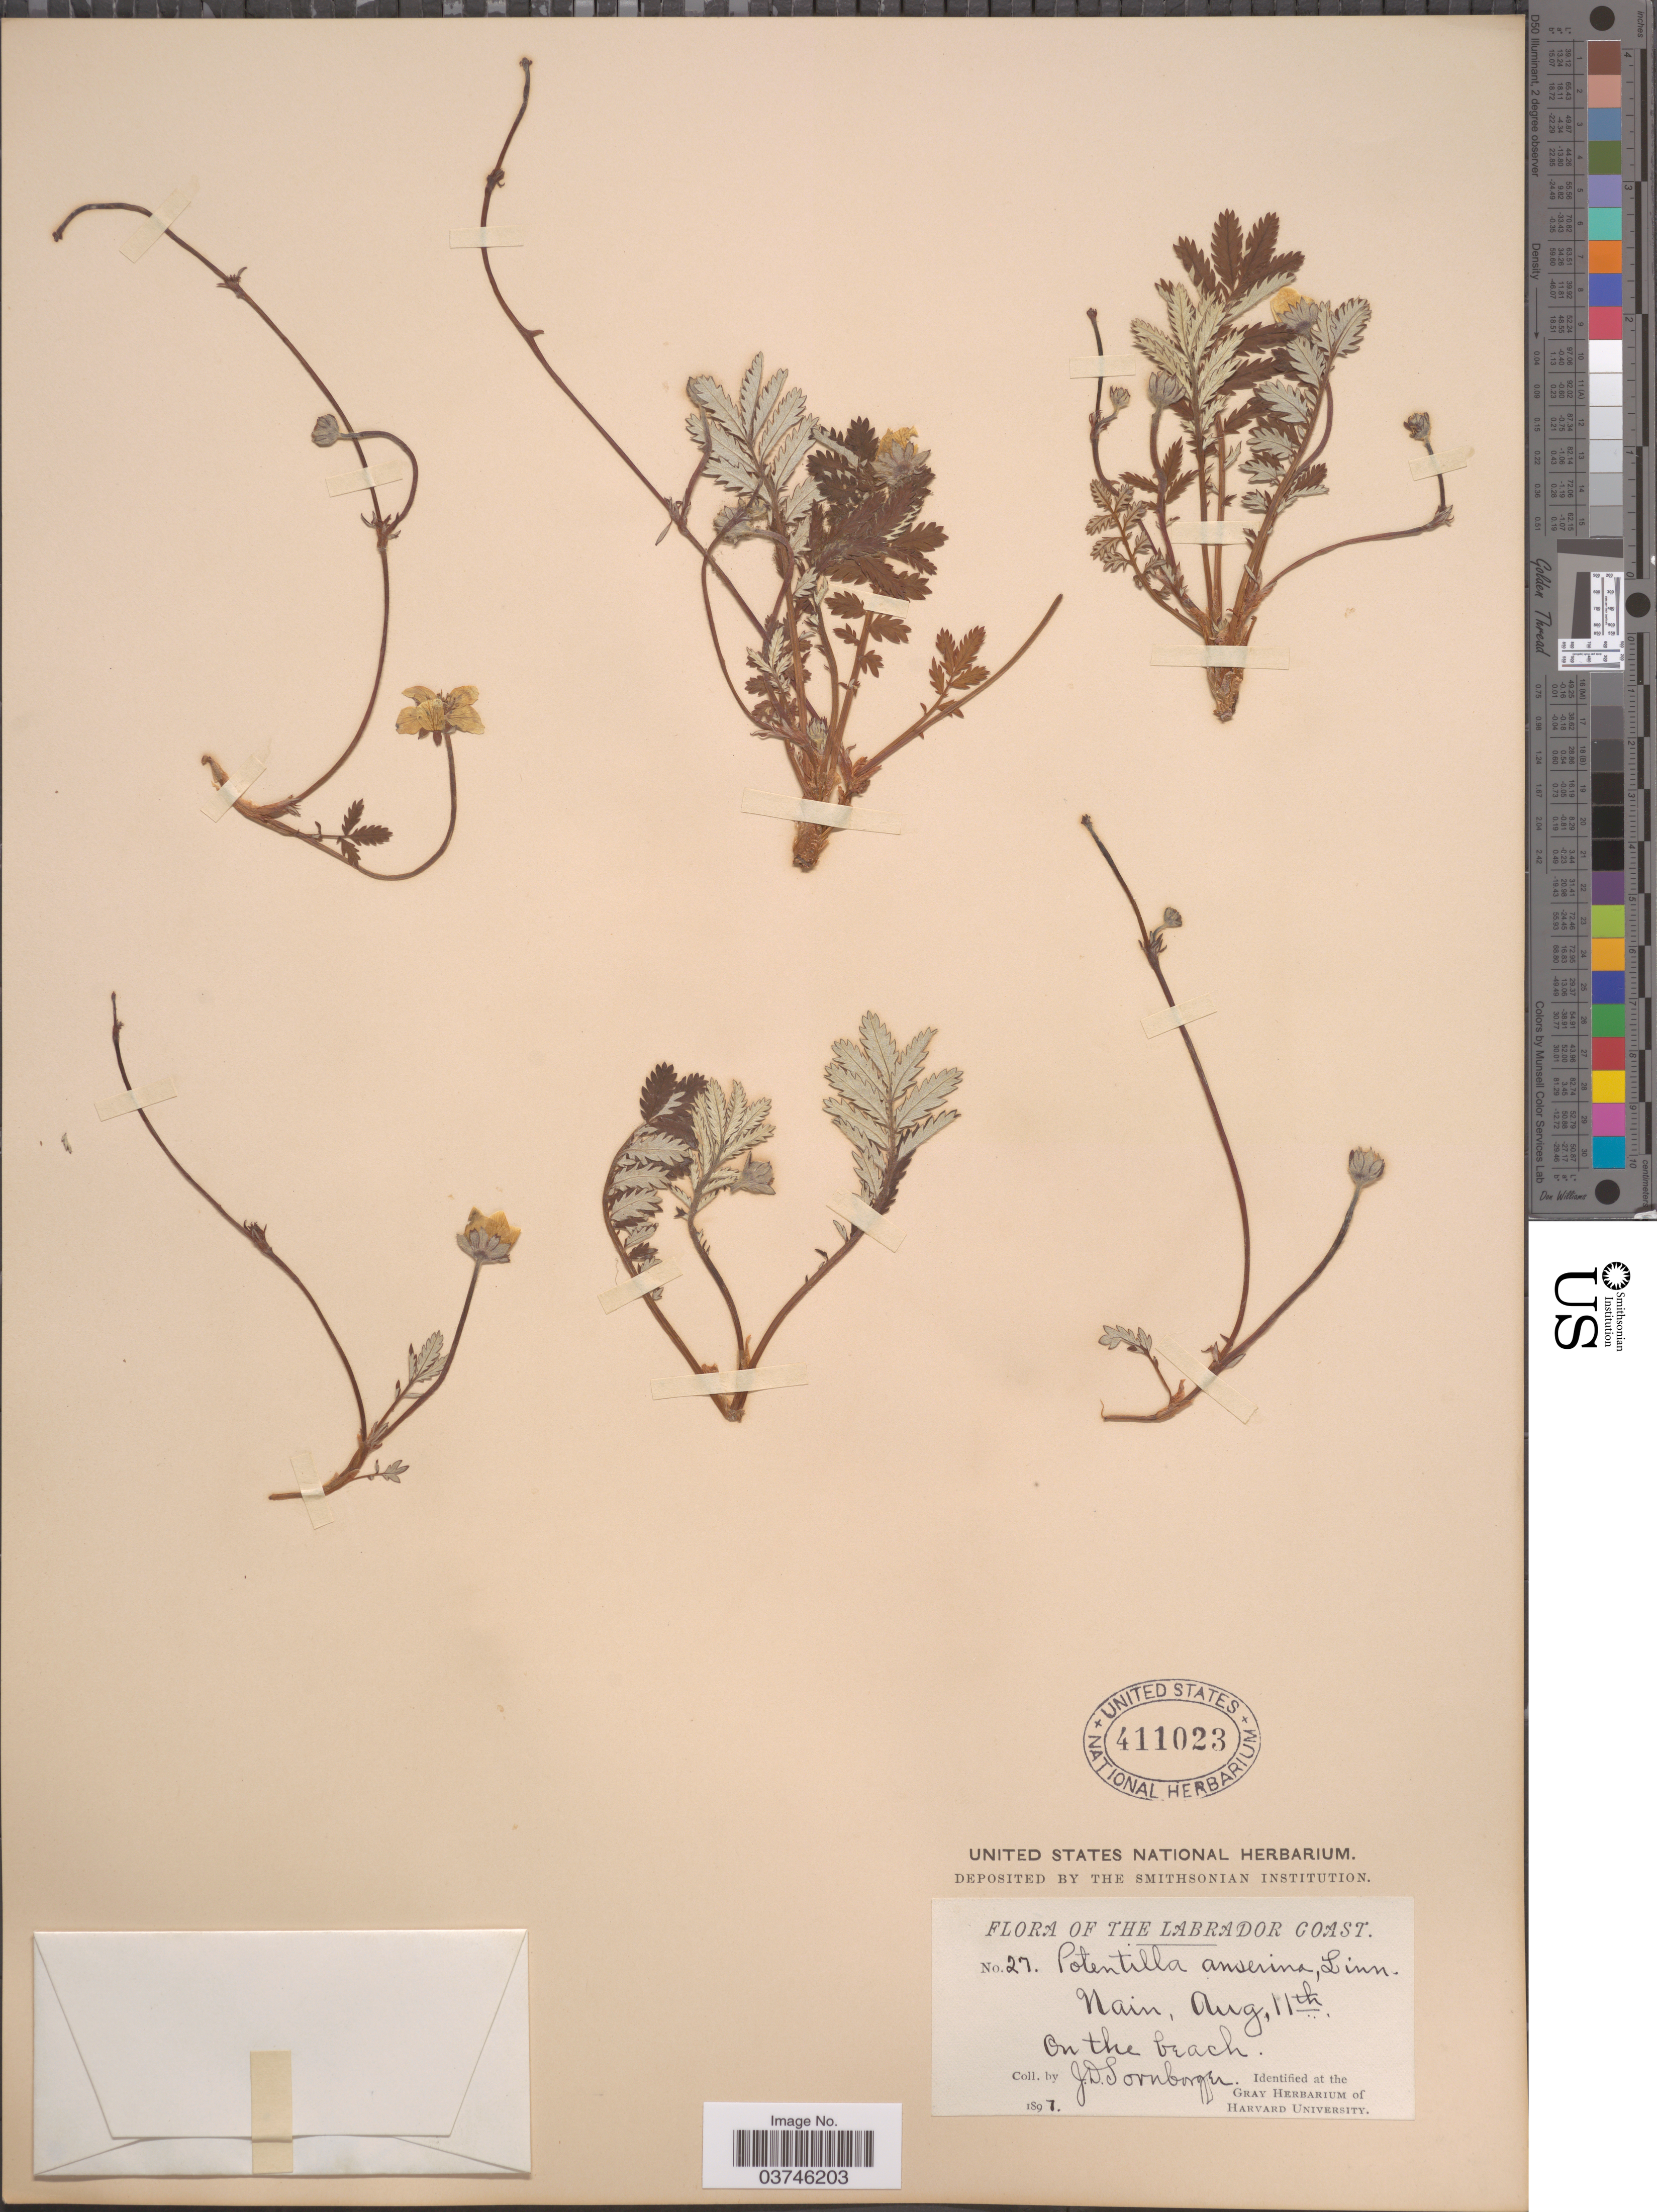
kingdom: Plantae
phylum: Tracheophyta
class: Magnoliopsida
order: Rosales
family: Rosaceae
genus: Argentina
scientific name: Argentina anserina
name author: (L.) Rydb.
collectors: J. Sornborger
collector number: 27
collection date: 1897-08-11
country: Canada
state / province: Newfoundland and Labrador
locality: Labrador Coast. Nain. On the beach.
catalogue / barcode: US 411023